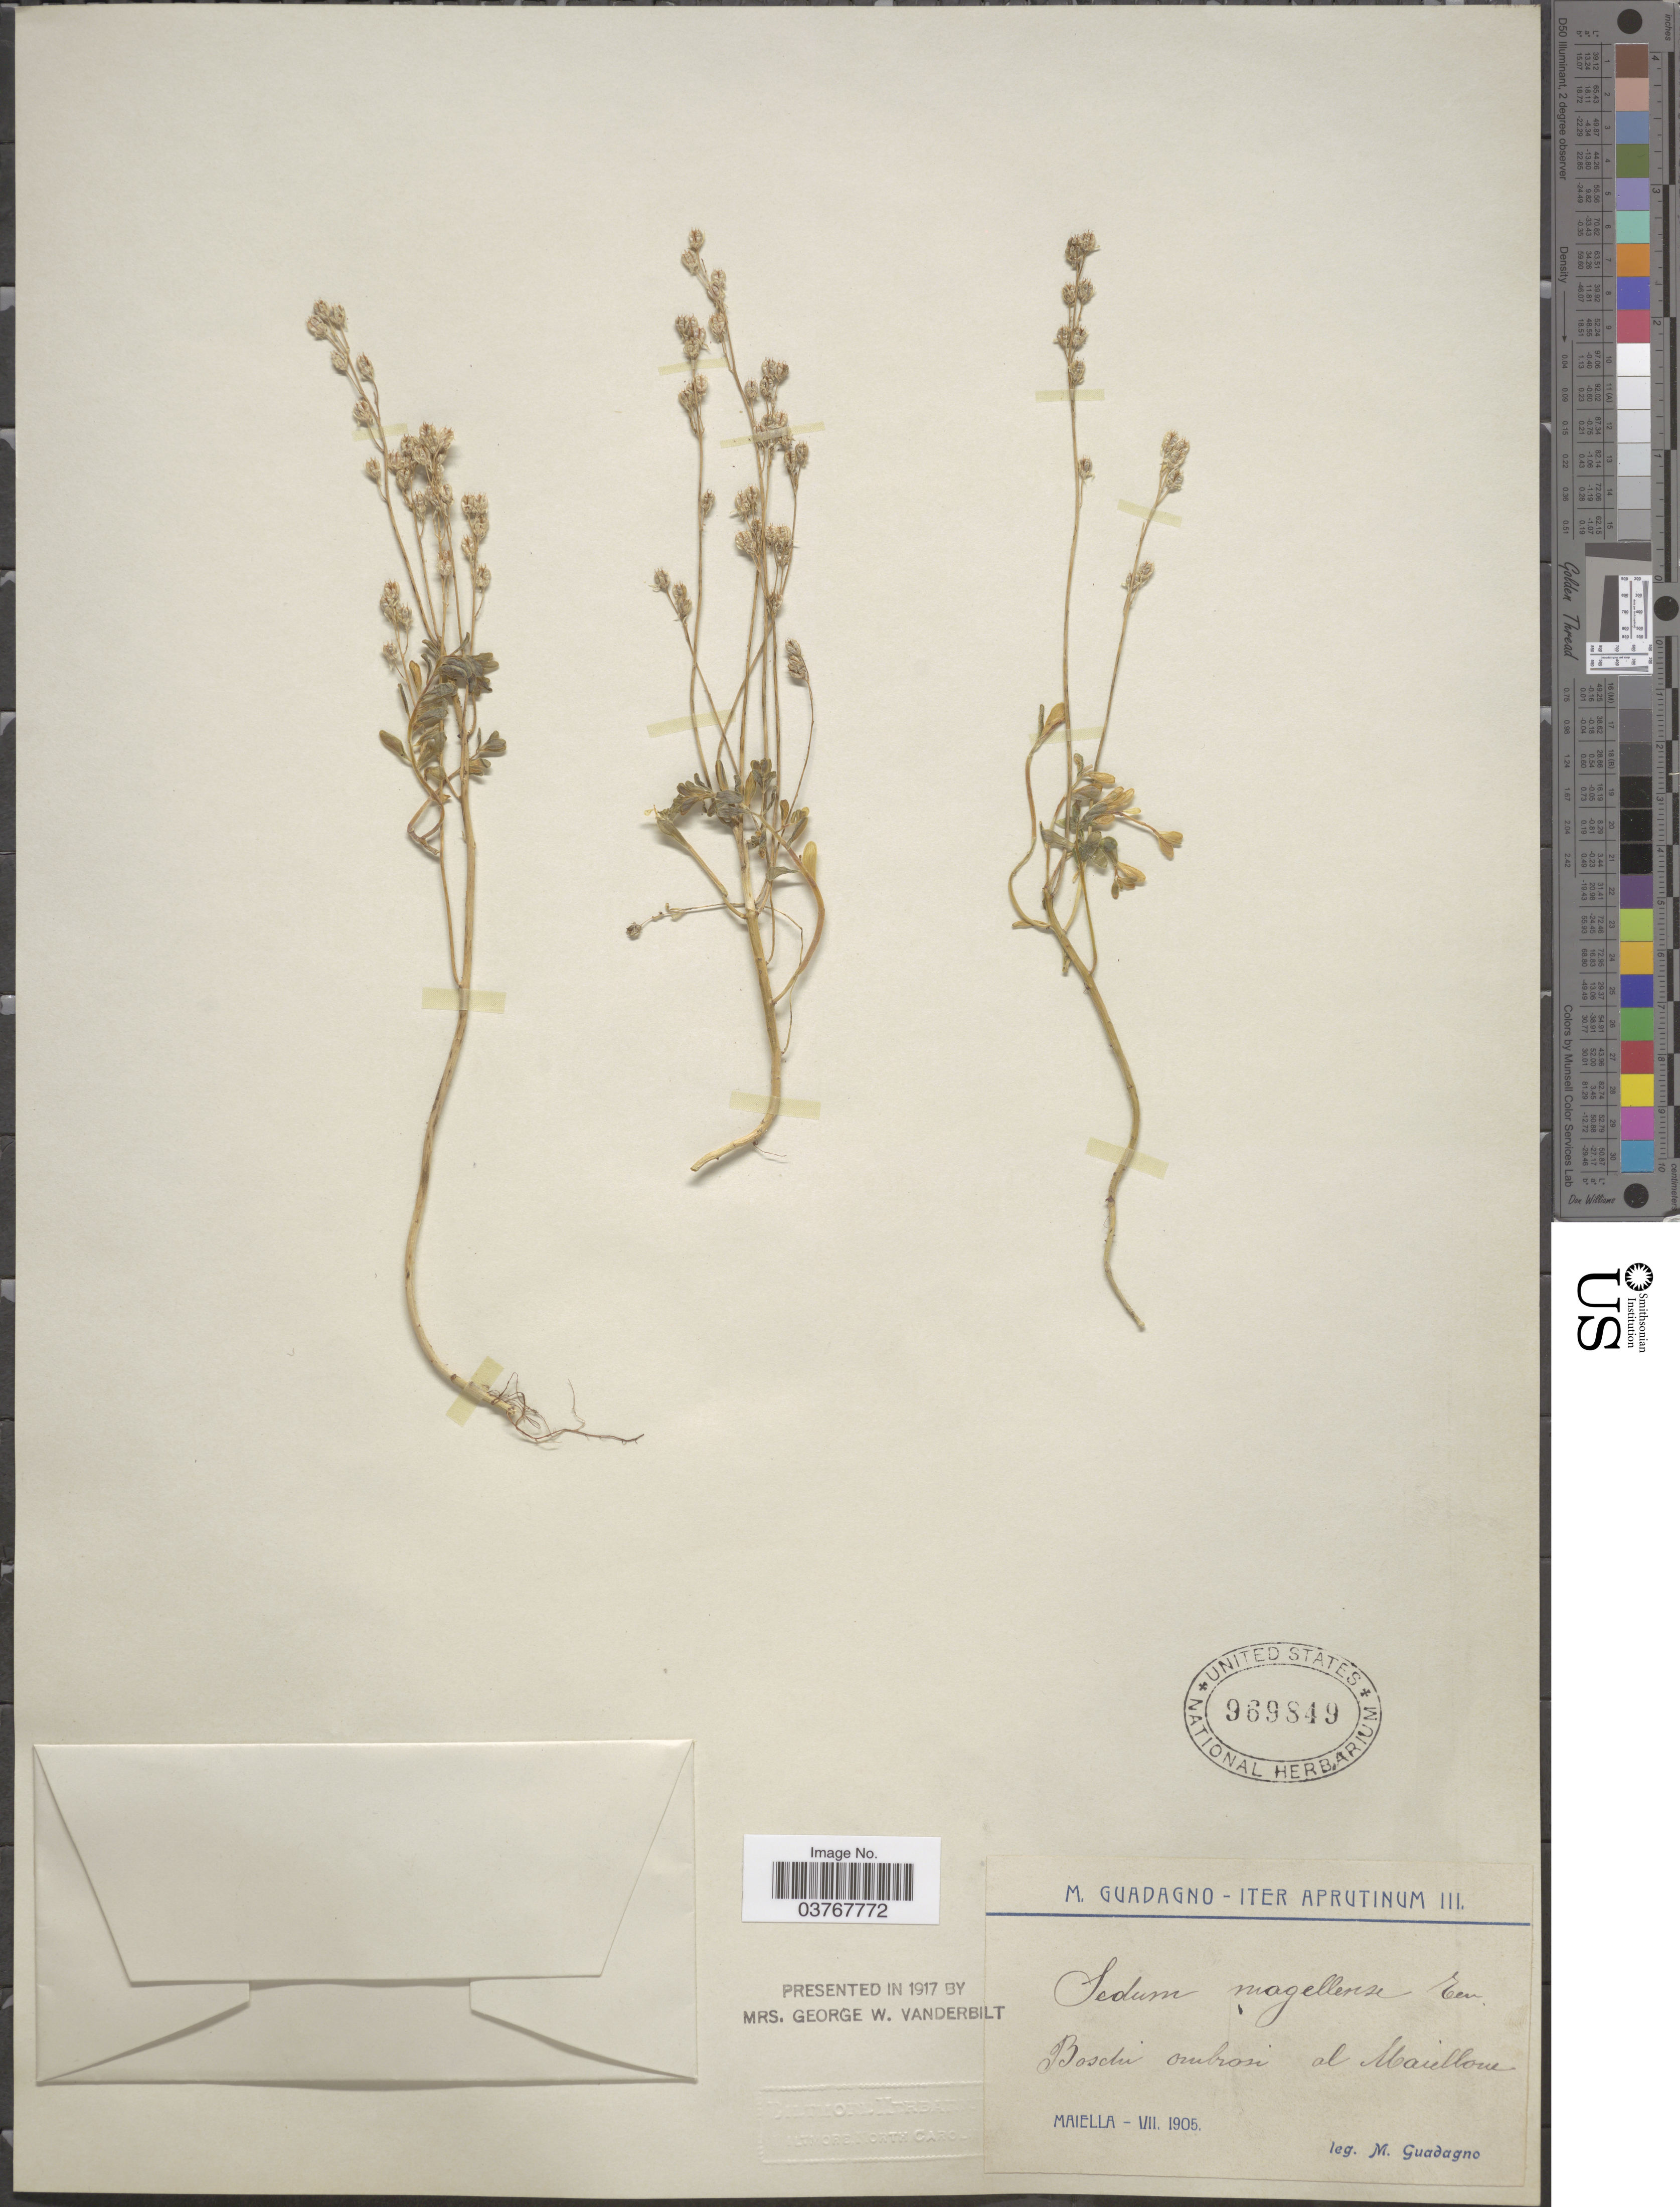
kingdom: Plantae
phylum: Tracheophyta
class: Magnoliopsida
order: Saxifragales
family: Crassulaceae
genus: Sedum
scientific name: Sedum magellense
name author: Ten.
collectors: M. Guadagno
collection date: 1905-07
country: Italy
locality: Boschi ombrosi al Maiellone, Maiella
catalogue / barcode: US 969849